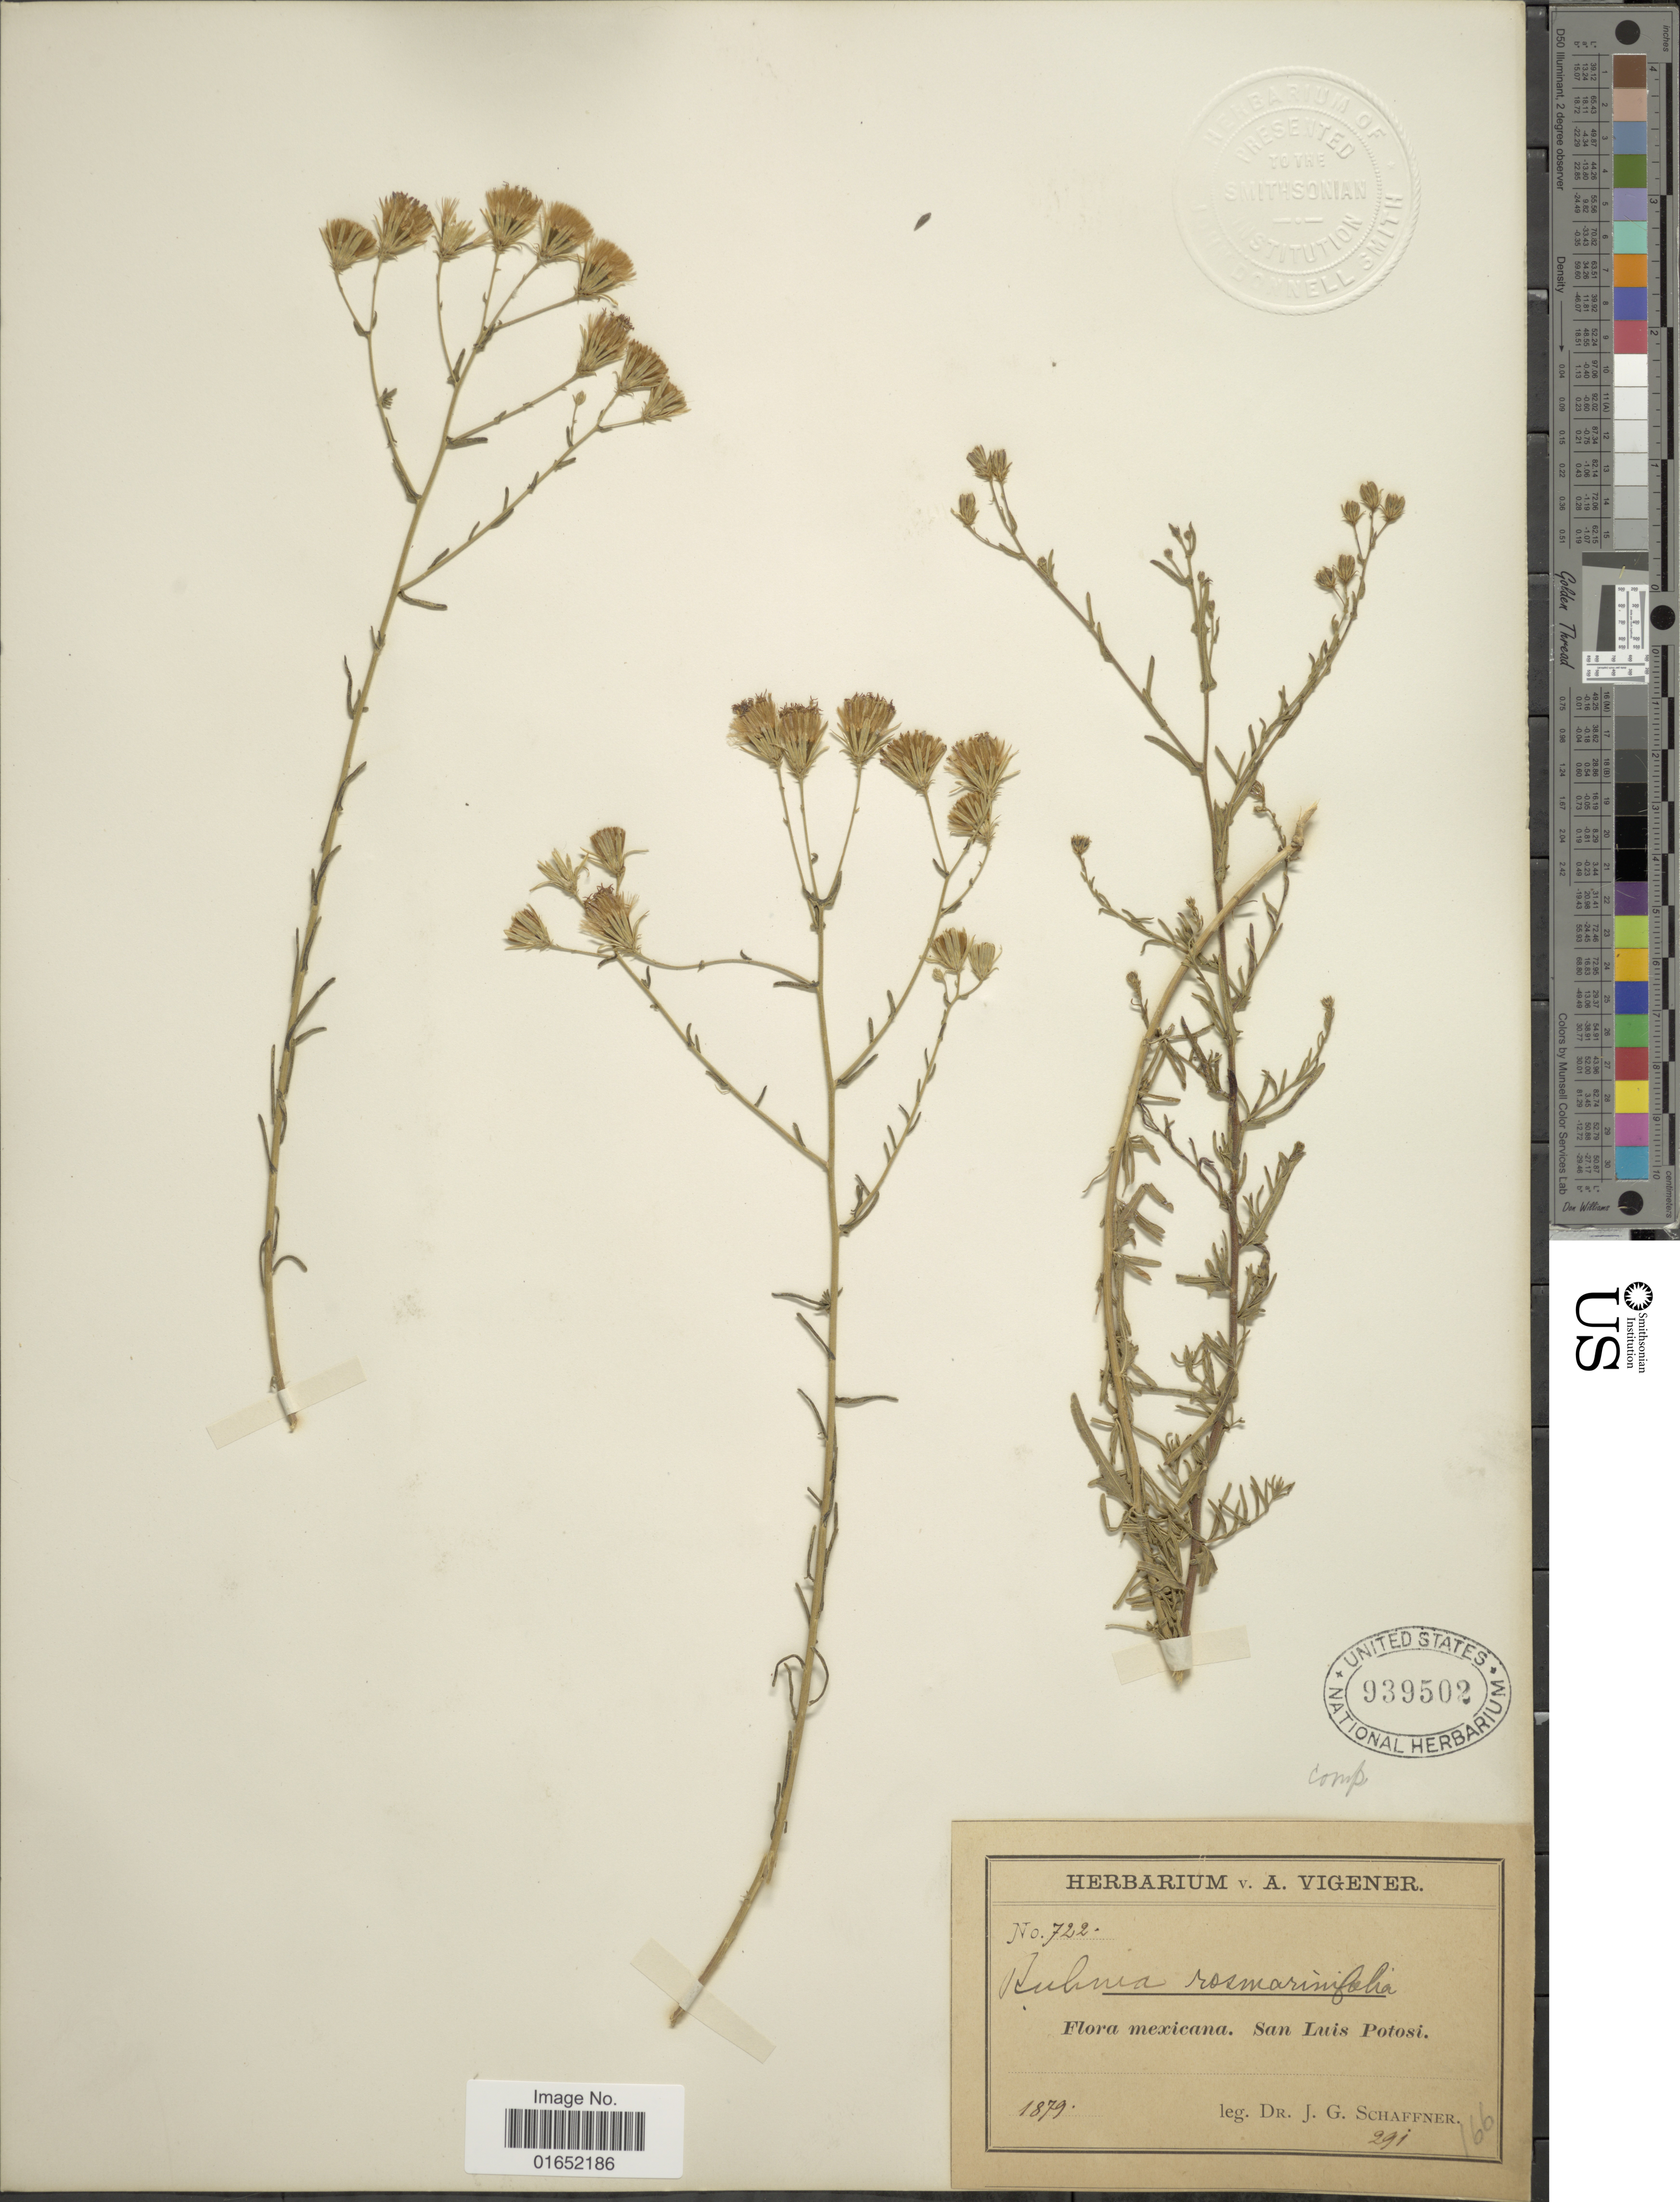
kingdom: Plantae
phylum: Tracheophyta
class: Magnoliopsida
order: Asterales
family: Asteraceae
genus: Brickellia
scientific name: Brickellia rosmarinifolia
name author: (Vent.) W.A. Weber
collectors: J. G. Schaffner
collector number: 722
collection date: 1879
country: Mexico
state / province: San Luis Potosí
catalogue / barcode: US 939502